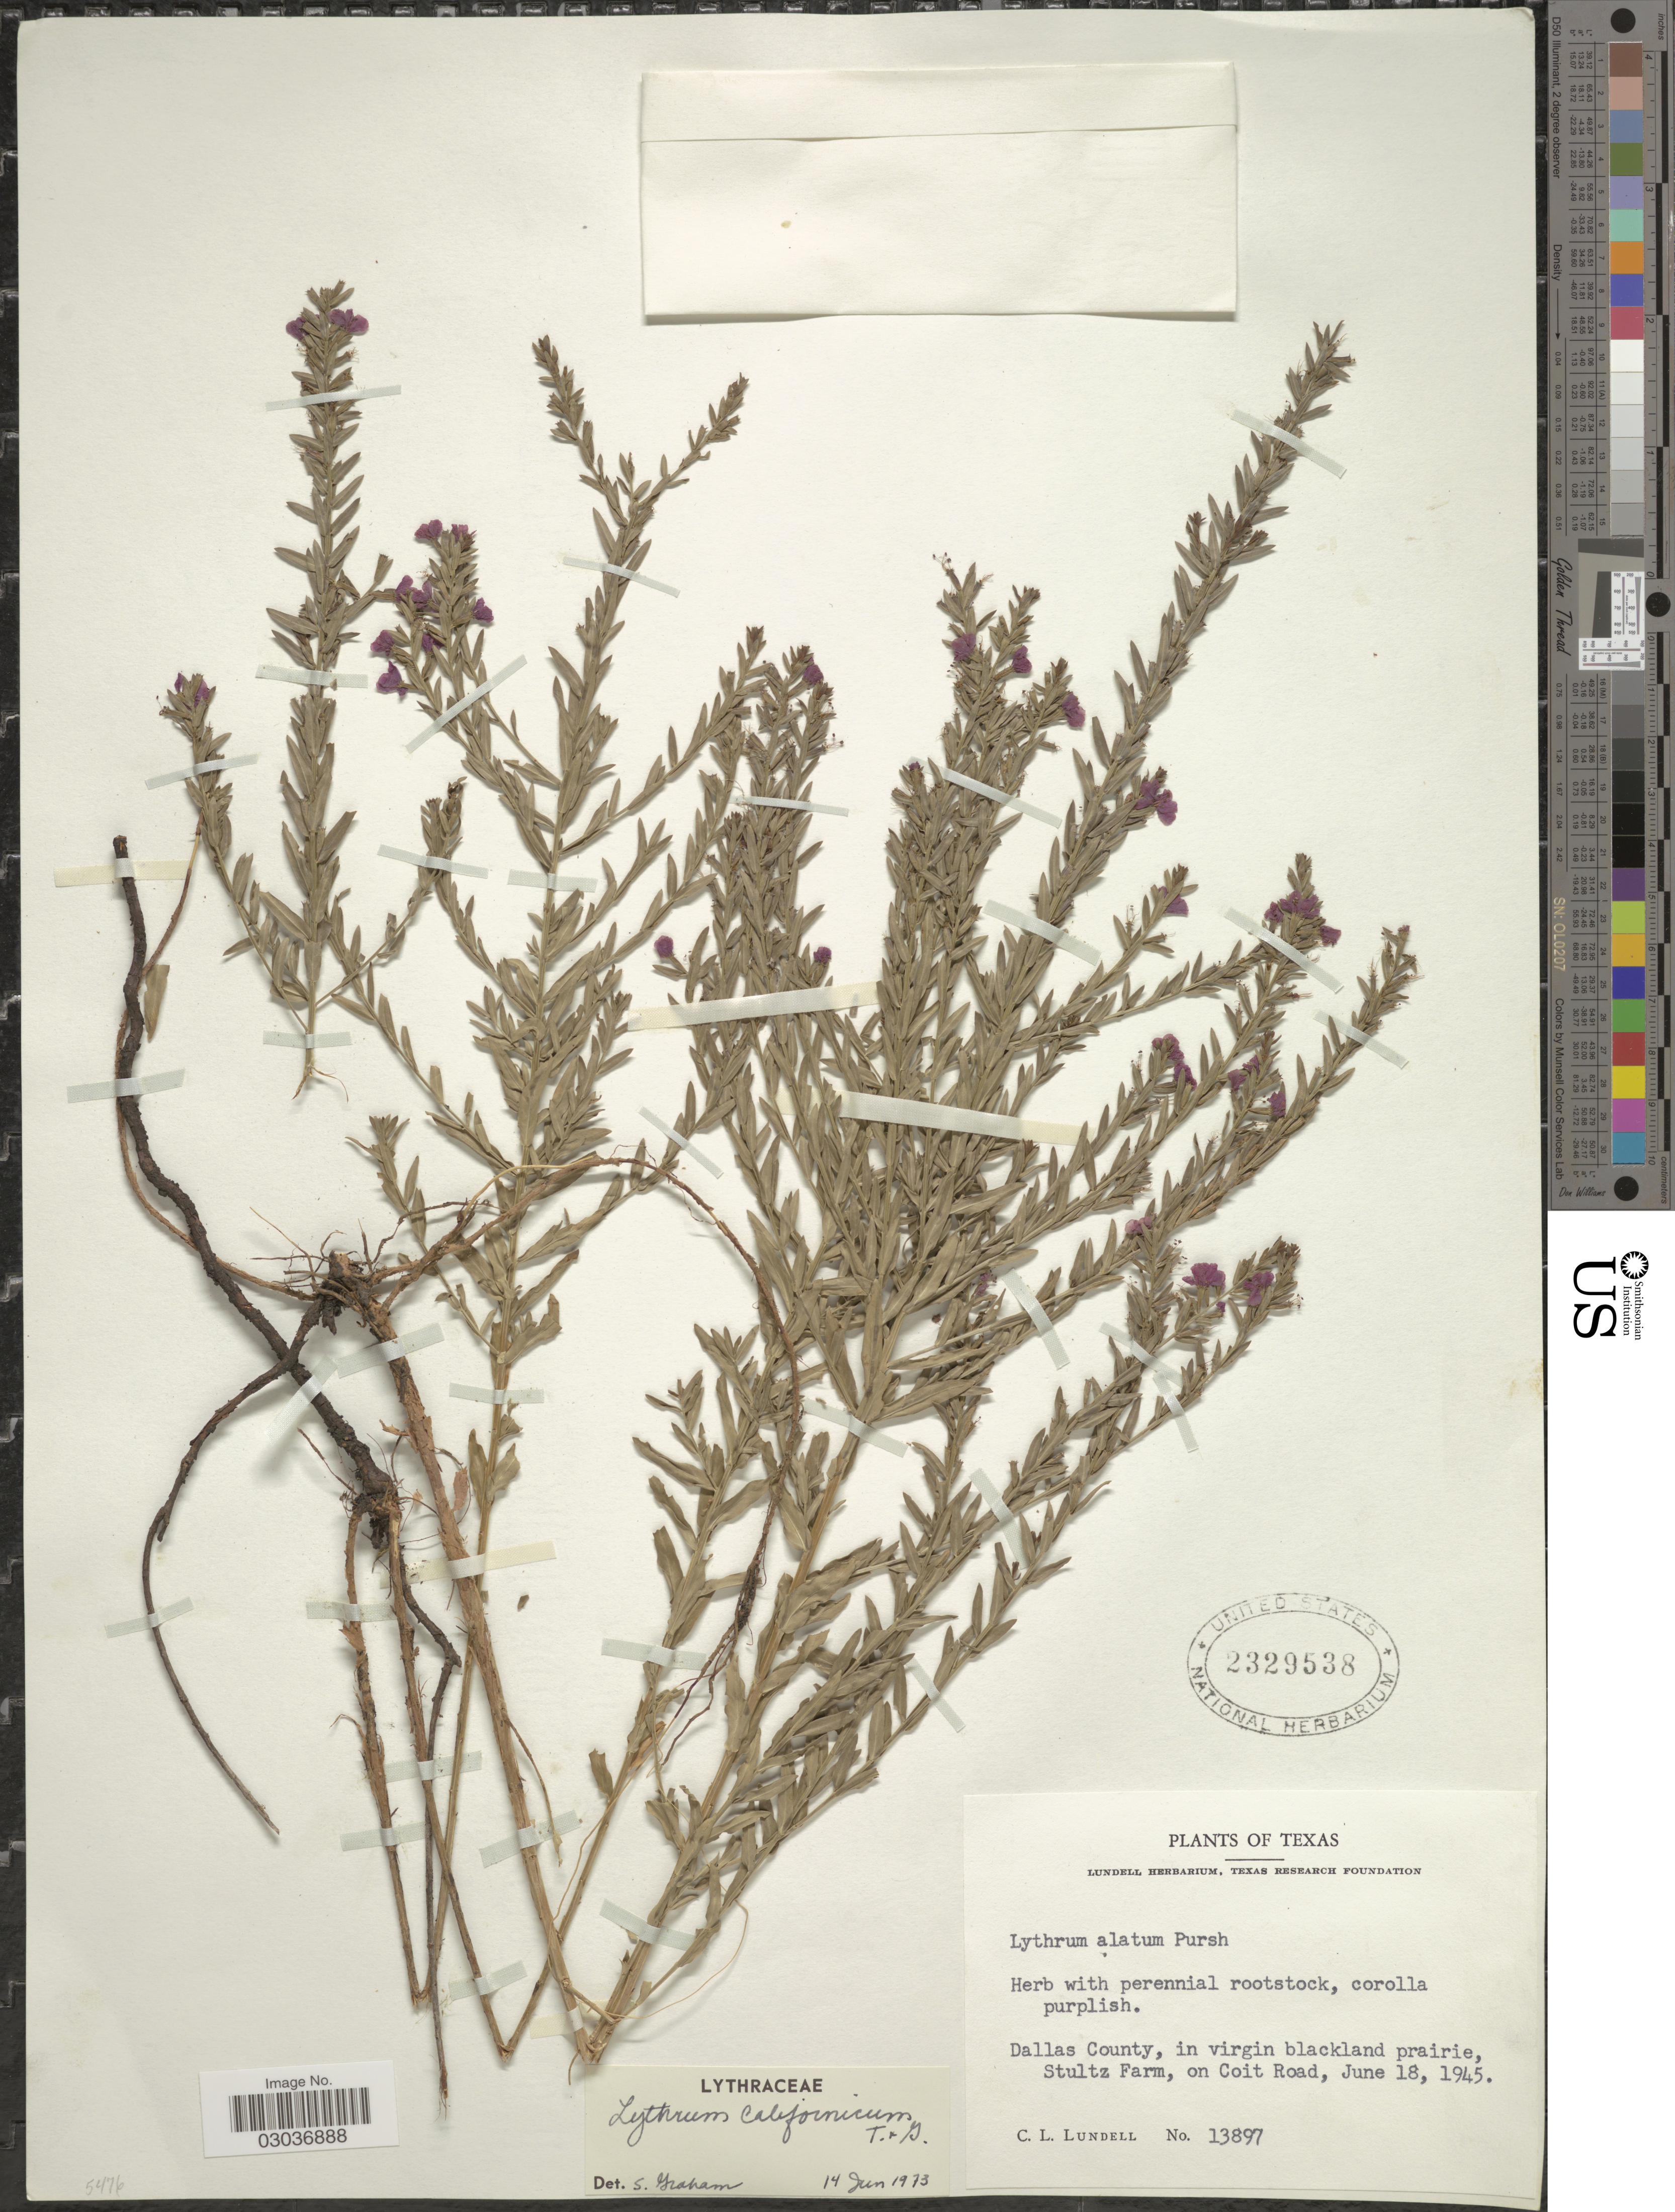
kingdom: Plantae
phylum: Tracheophyta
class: Magnoliopsida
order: Myrtales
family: Lythraceae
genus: Lythrum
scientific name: Lythrum californicum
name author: Torr. & A. Gray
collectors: C. L. Lundell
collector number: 13897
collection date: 1945-06-18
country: United States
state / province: Texas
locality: Dallas County, in virgin blackland prairie, Stultz Farm, on Coit Road.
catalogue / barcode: US 2329538